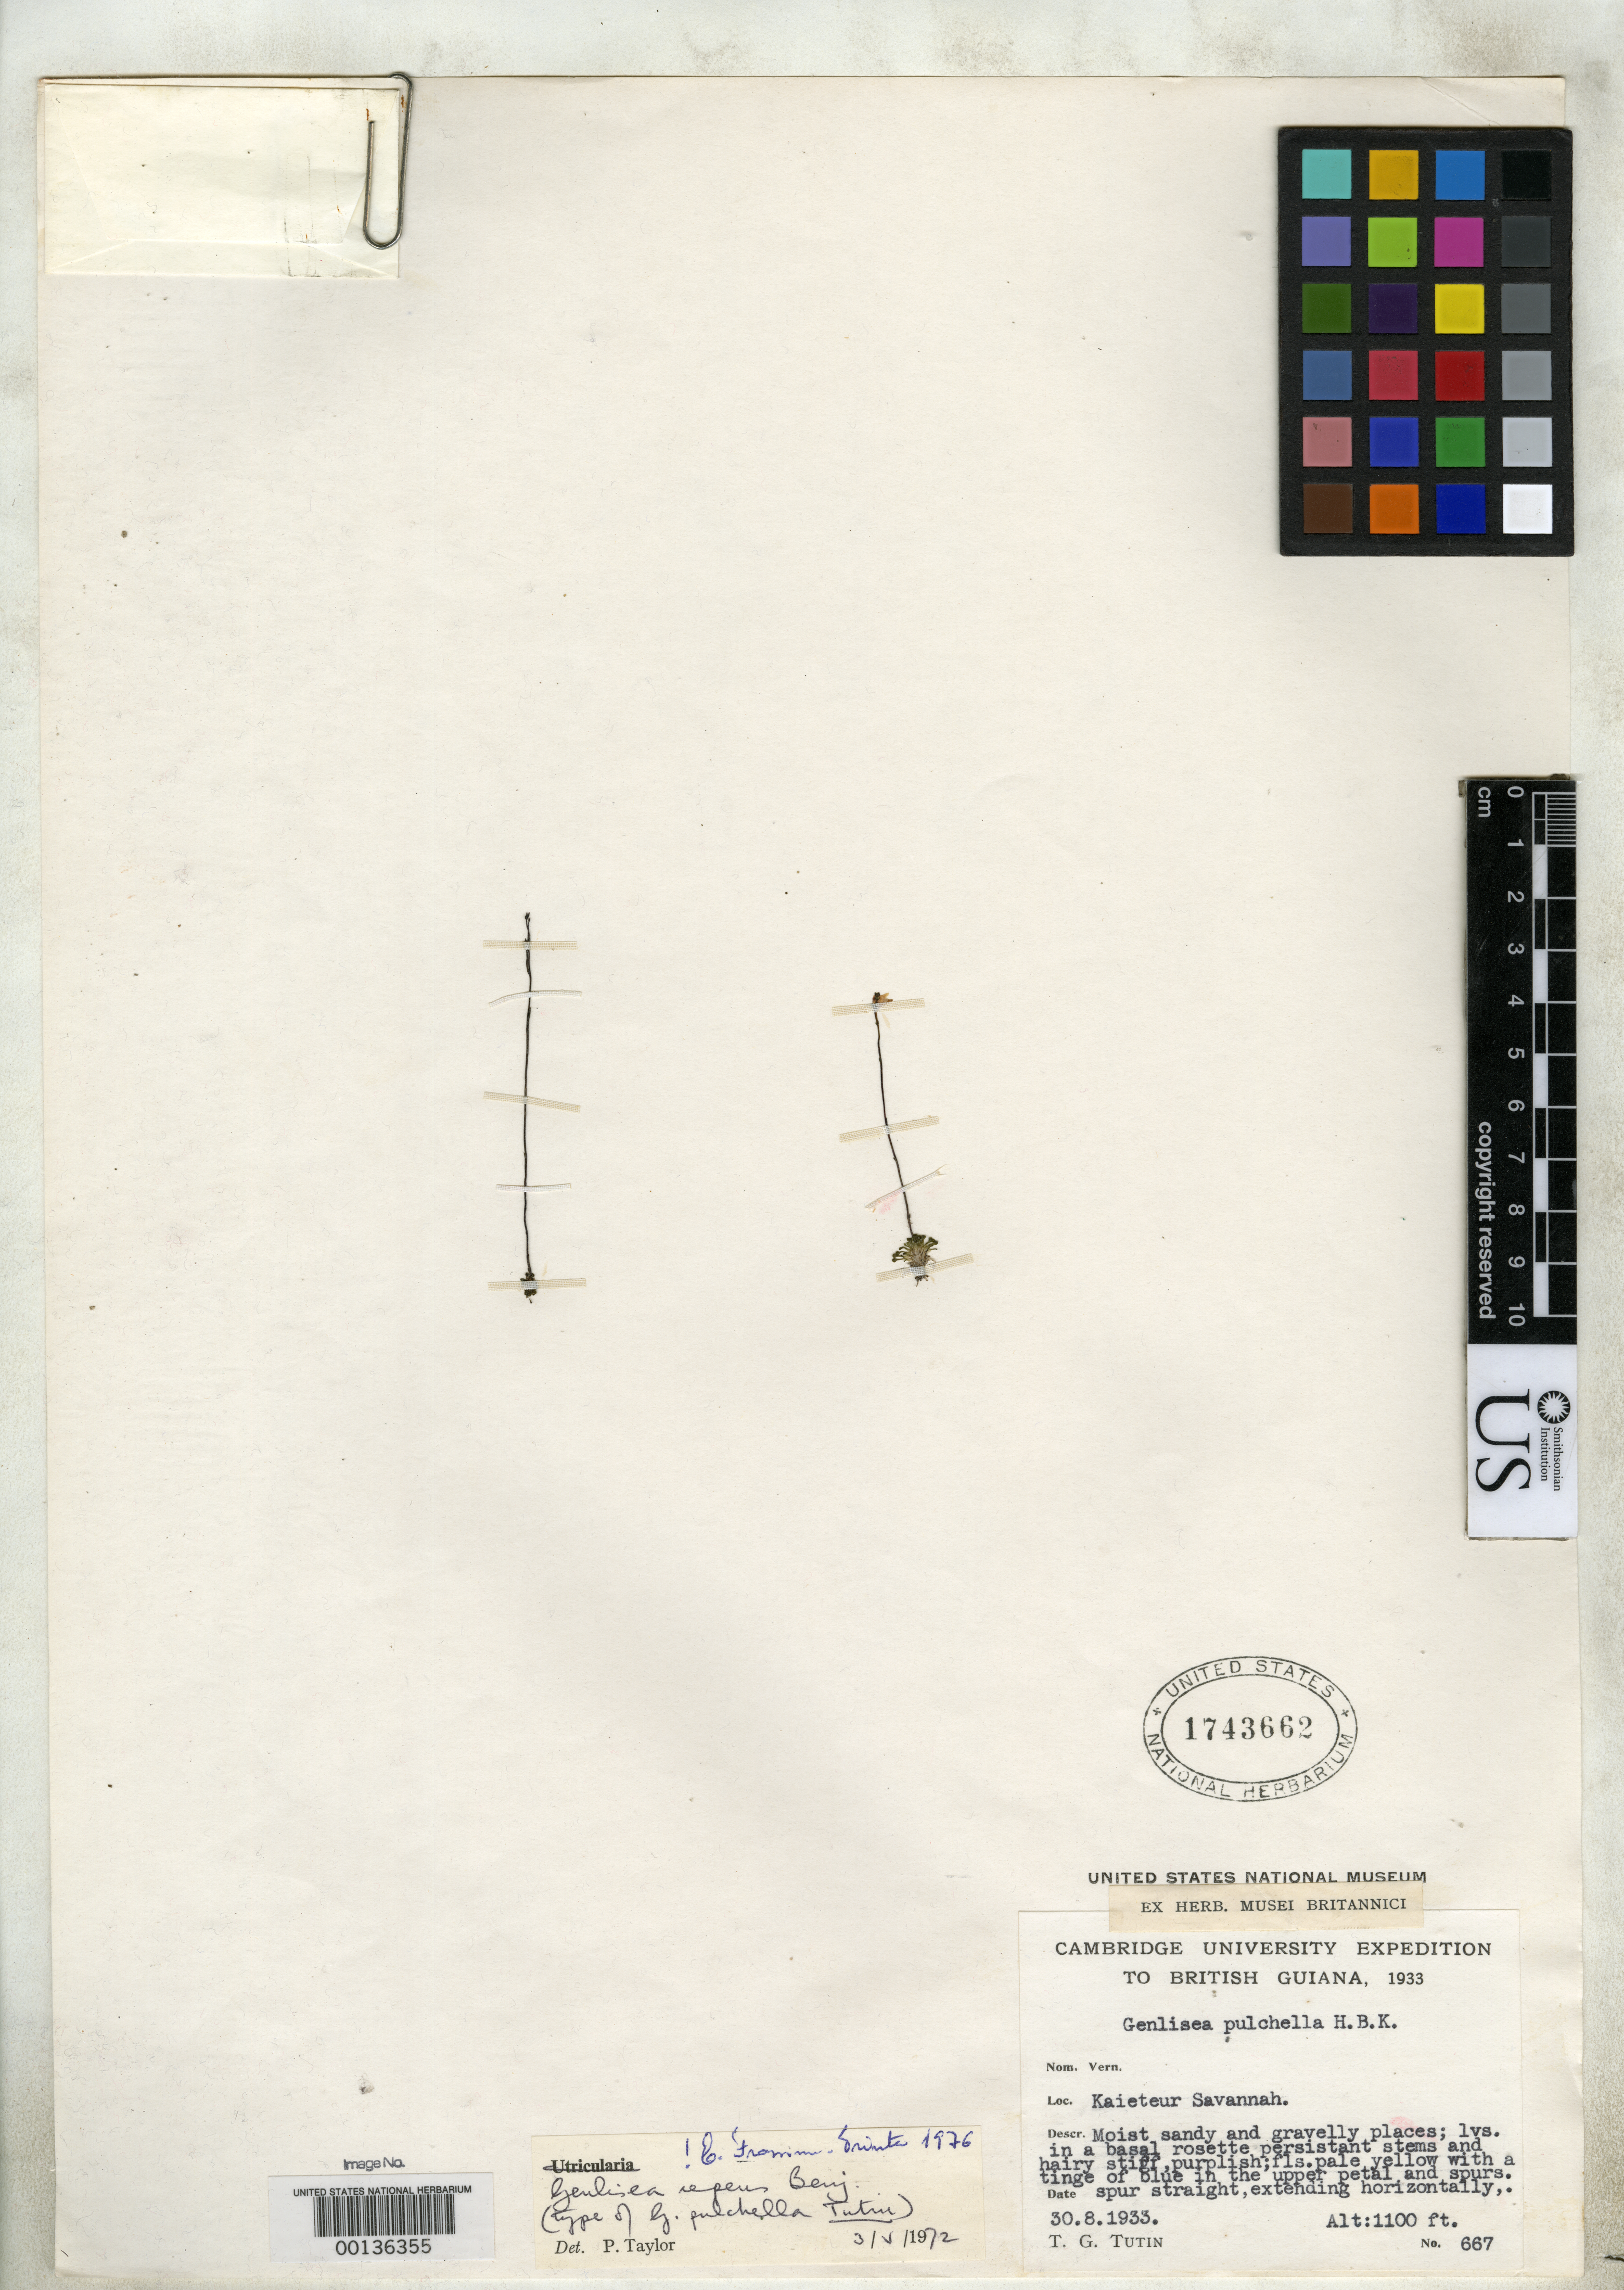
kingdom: Plantae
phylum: Tracheophyta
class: Magnoliopsida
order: Lamiales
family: Lentibulariaceae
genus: Genlisea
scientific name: Genlisea pulchella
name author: Tutin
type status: Isotype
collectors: T. G. Tutin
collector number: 667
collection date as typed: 30 Aug 1933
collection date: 1933-08-30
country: Guyana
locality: Kaieteur Savannah; alt. 1100 ft.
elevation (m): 335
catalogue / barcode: US 1743662